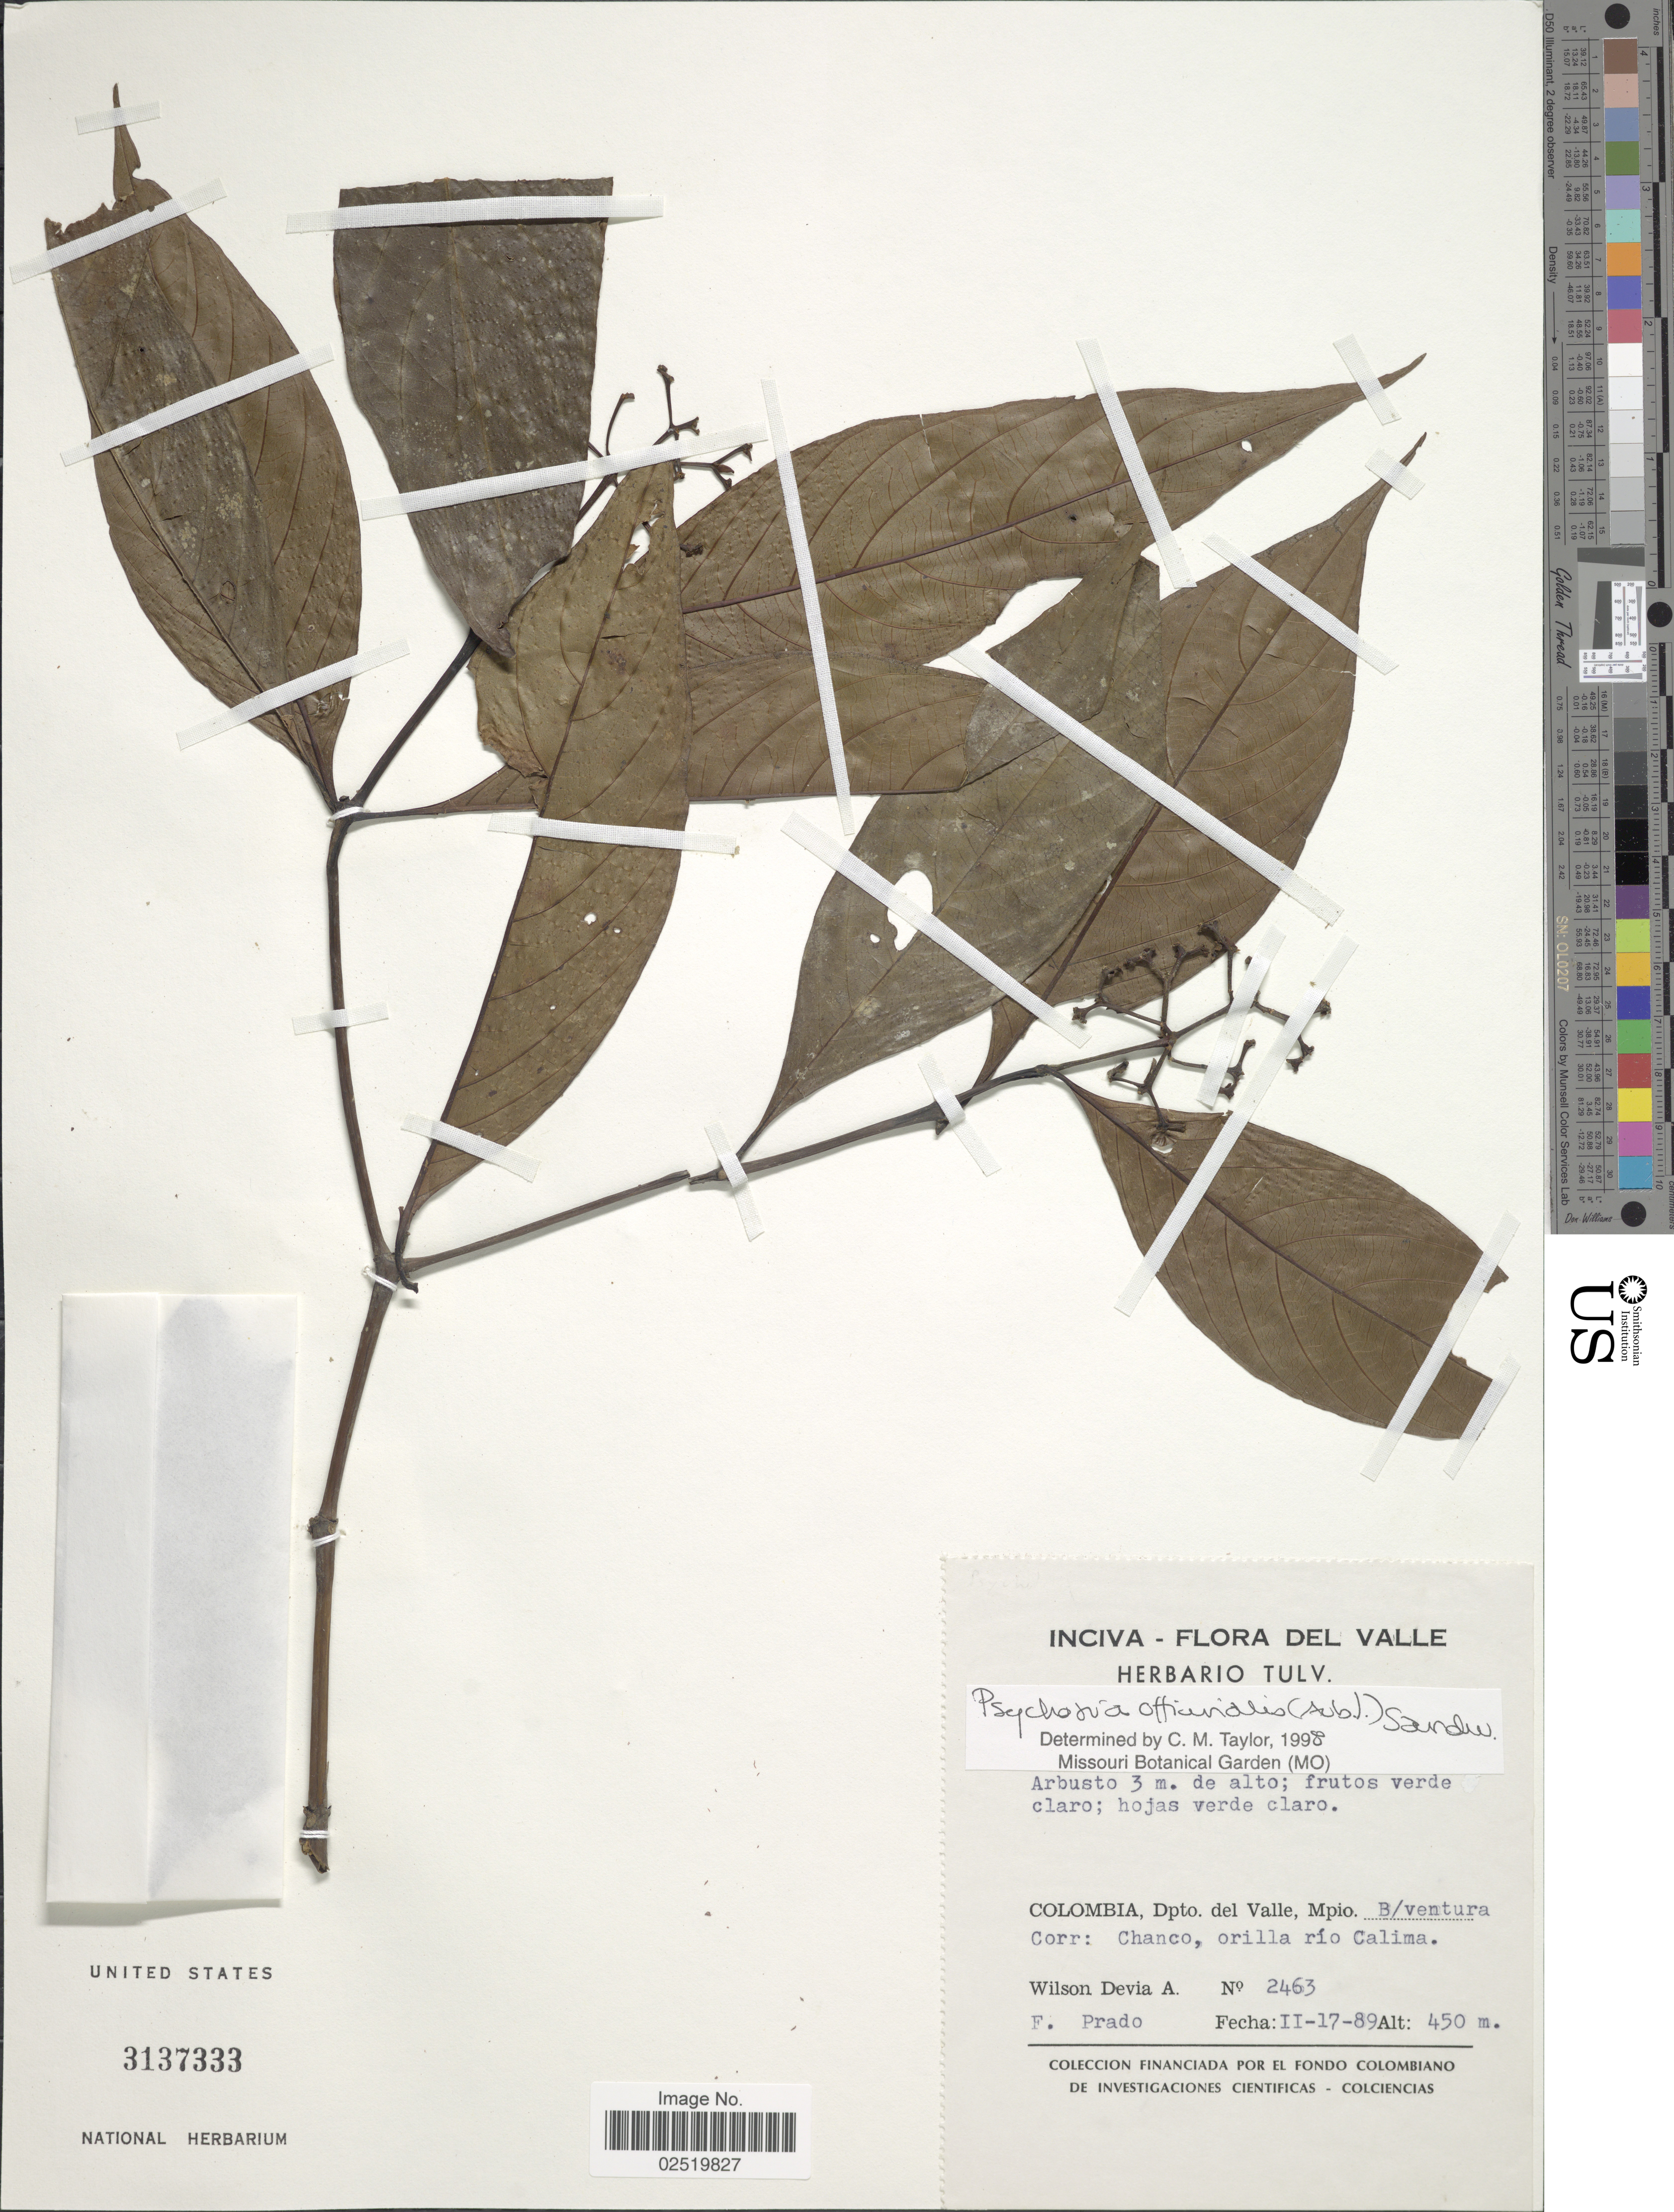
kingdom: Plantae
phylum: Tracheophyta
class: Magnoliopsida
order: Gentianales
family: Rubiaceae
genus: Psychotria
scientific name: Psychotria officinalis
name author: (Aubl.) Raeusch.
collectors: W. Devia A. & F. Prado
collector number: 2463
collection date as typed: Transcribed d/m/y: 17/2/89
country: Colombia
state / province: Valle del Cauca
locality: Depto. del Valle. Mpio. B/Ventura Corr. Chanco, orilla rio Calima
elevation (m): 450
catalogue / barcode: US 3137333